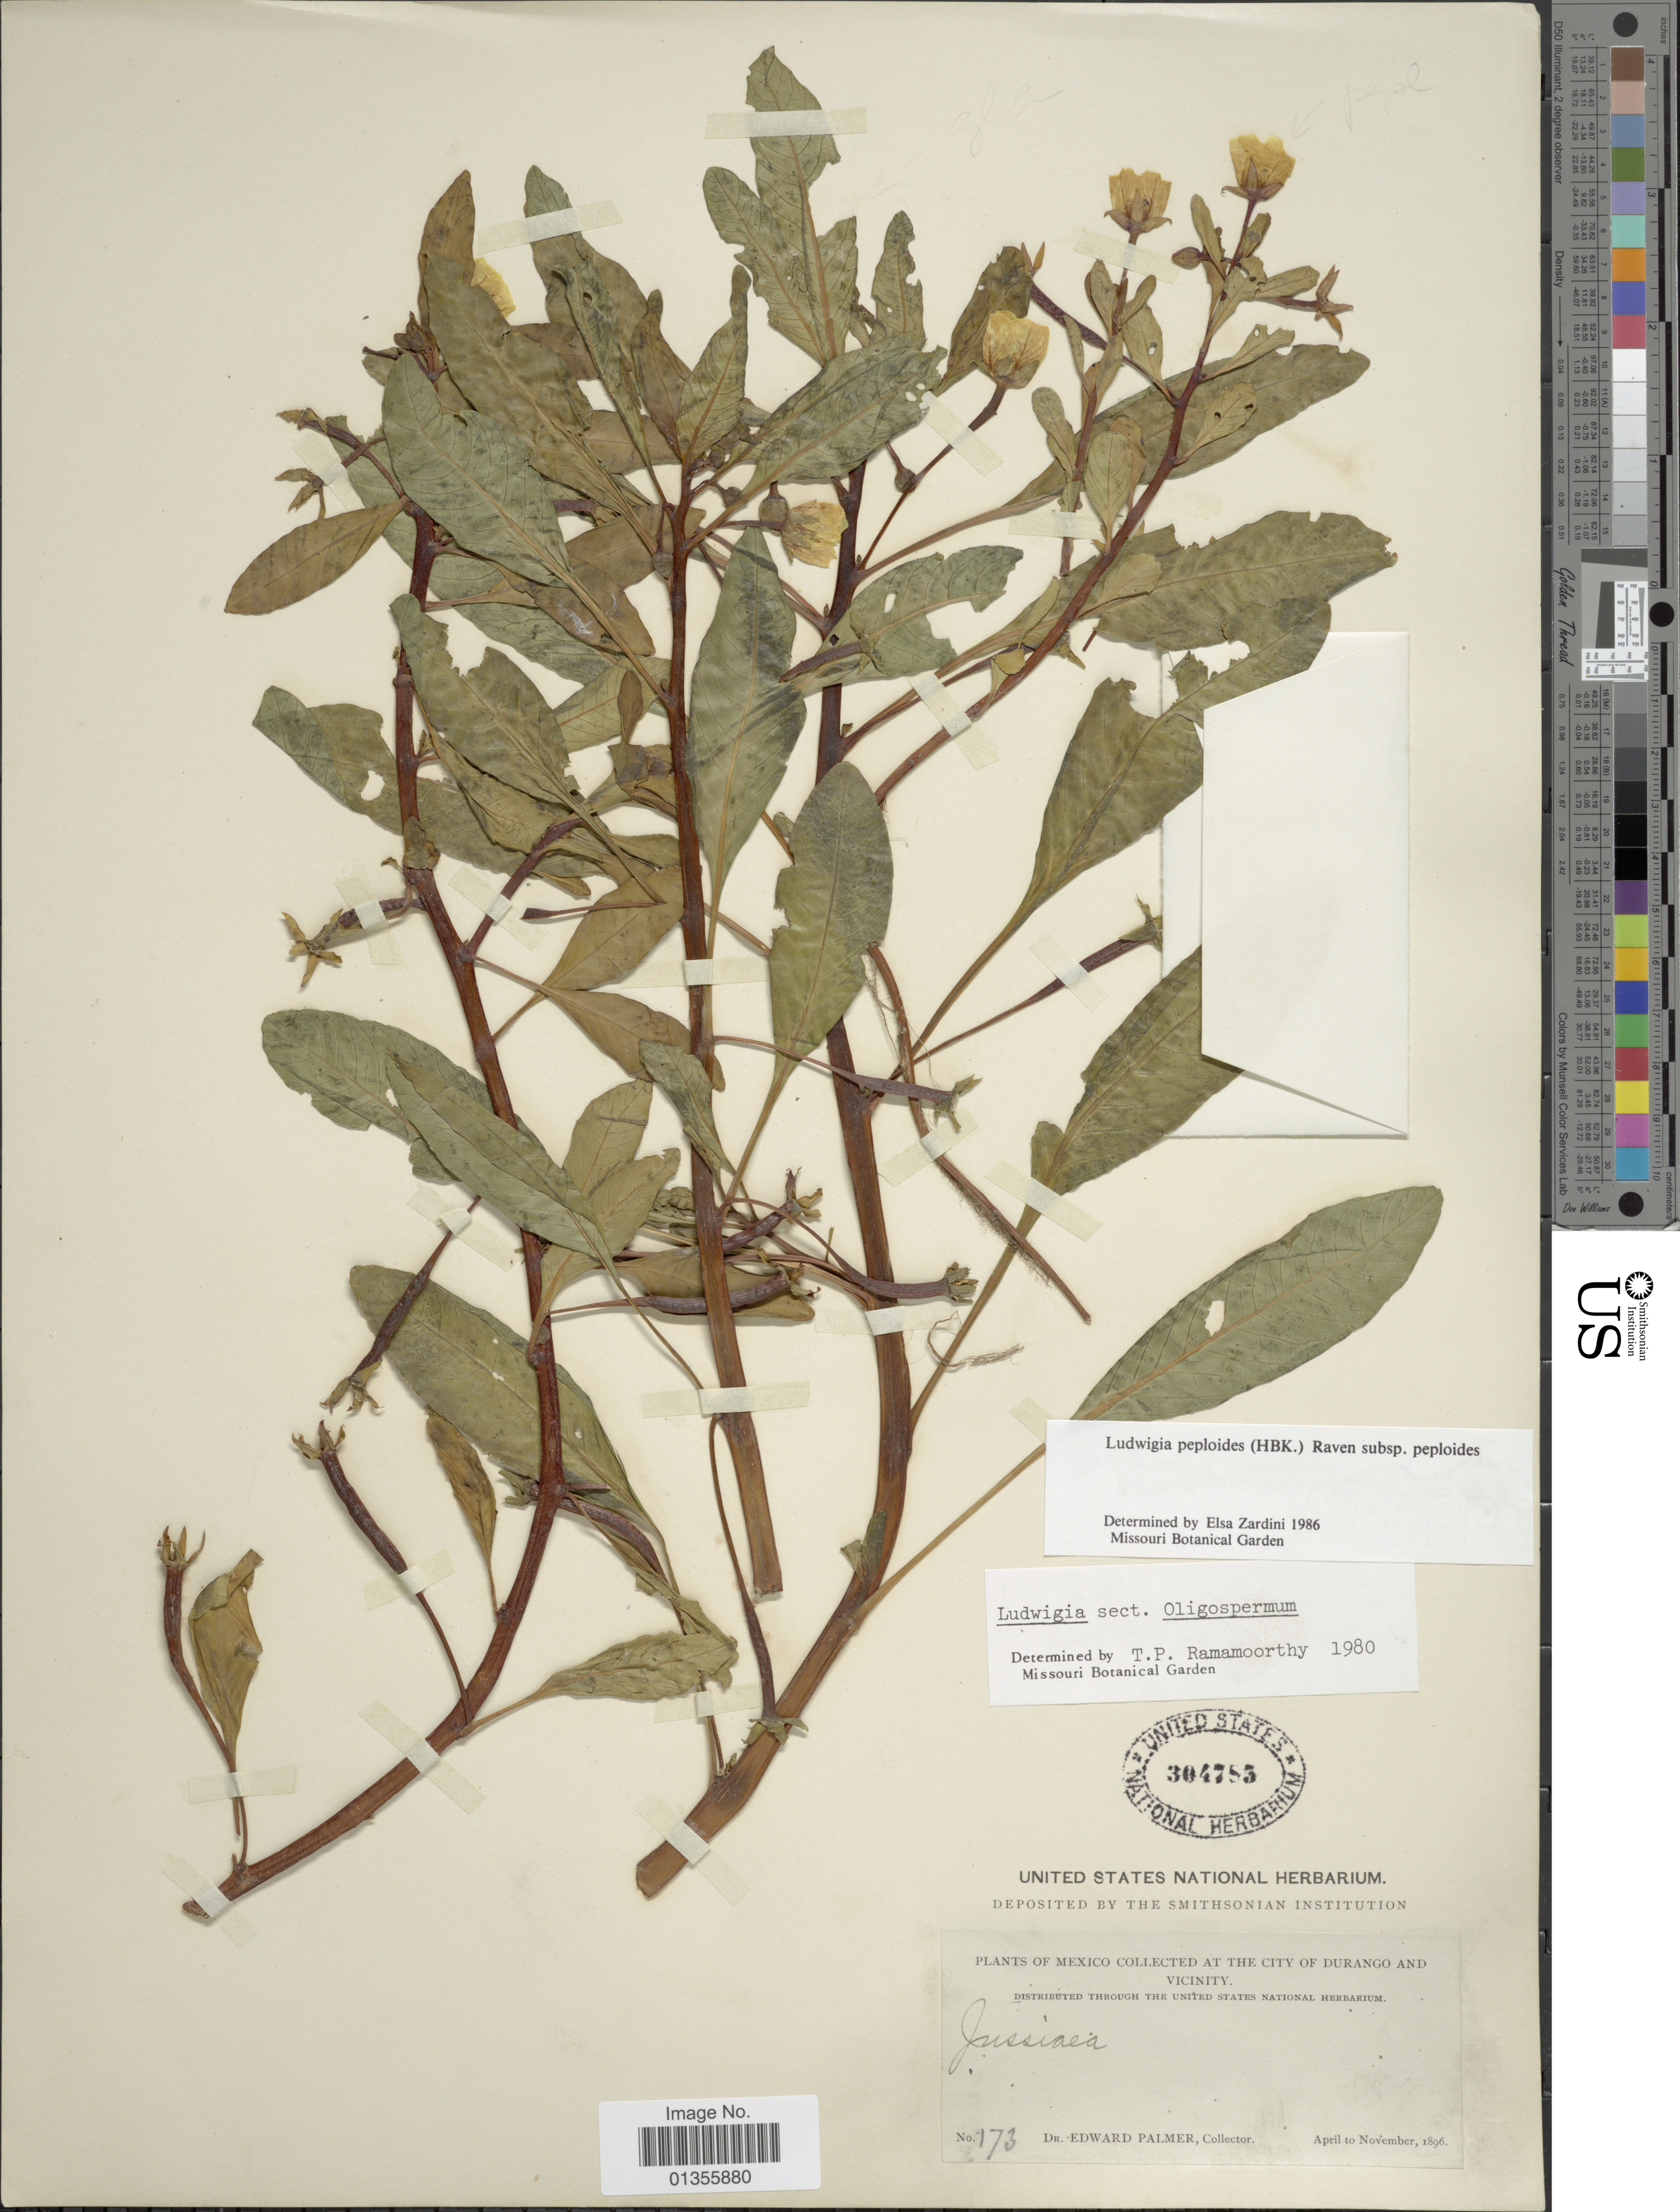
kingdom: Plantae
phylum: Tracheophyta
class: Magnoliopsida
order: Myrtales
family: Onagraceae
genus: Ludwigia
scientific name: Ludwigia peploides subsp. peploides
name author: (Kunth) P.H. Raven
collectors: E. Palmer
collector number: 173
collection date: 1896-04/1896-11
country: Mexico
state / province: Durango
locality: City of Durango and Vicinity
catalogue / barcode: US 304783